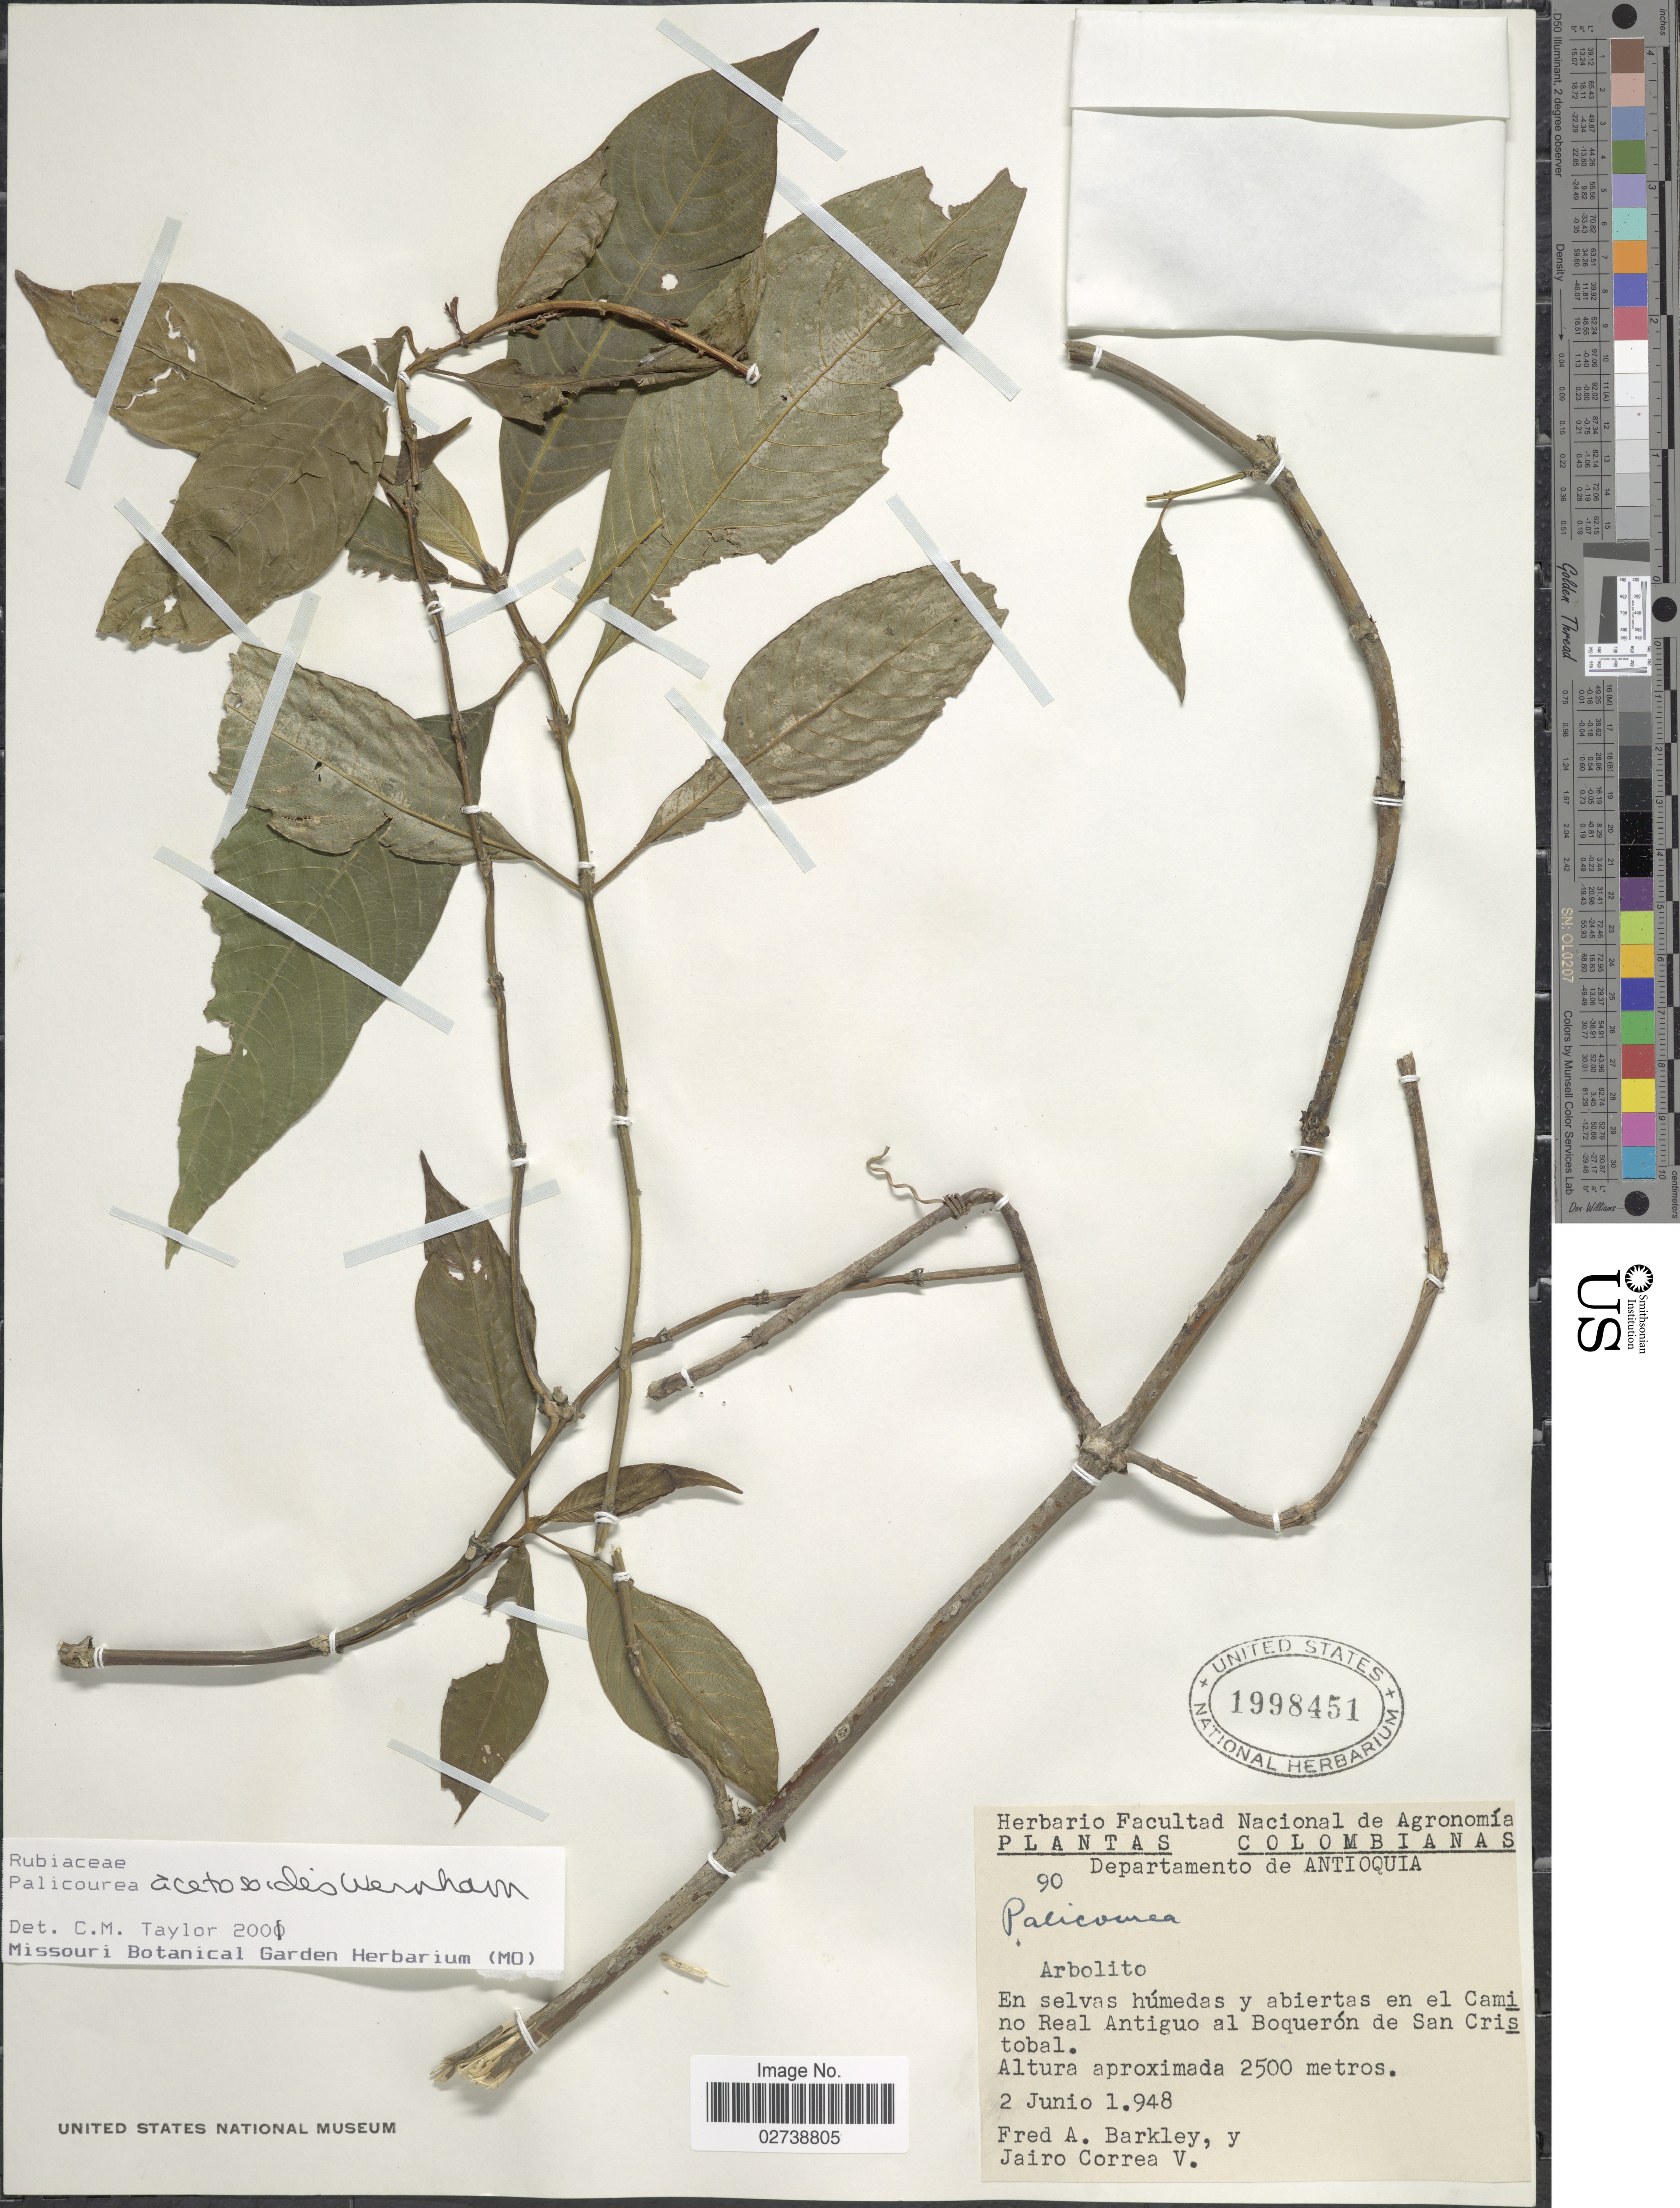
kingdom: Plantae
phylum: Tracheophyta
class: Magnoliopsida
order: Gentianales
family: Rubiaceae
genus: Palicourea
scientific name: Palicourea acetosoides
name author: Wernham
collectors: F. A. Barkley & J. Correa V.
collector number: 90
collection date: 1948-06-02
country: Colombia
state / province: Antioquia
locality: En slvas húmedas y abiertas en el Camino Real Antiguo al Boquerón de San Cristobal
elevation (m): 2500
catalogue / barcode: US 1998451